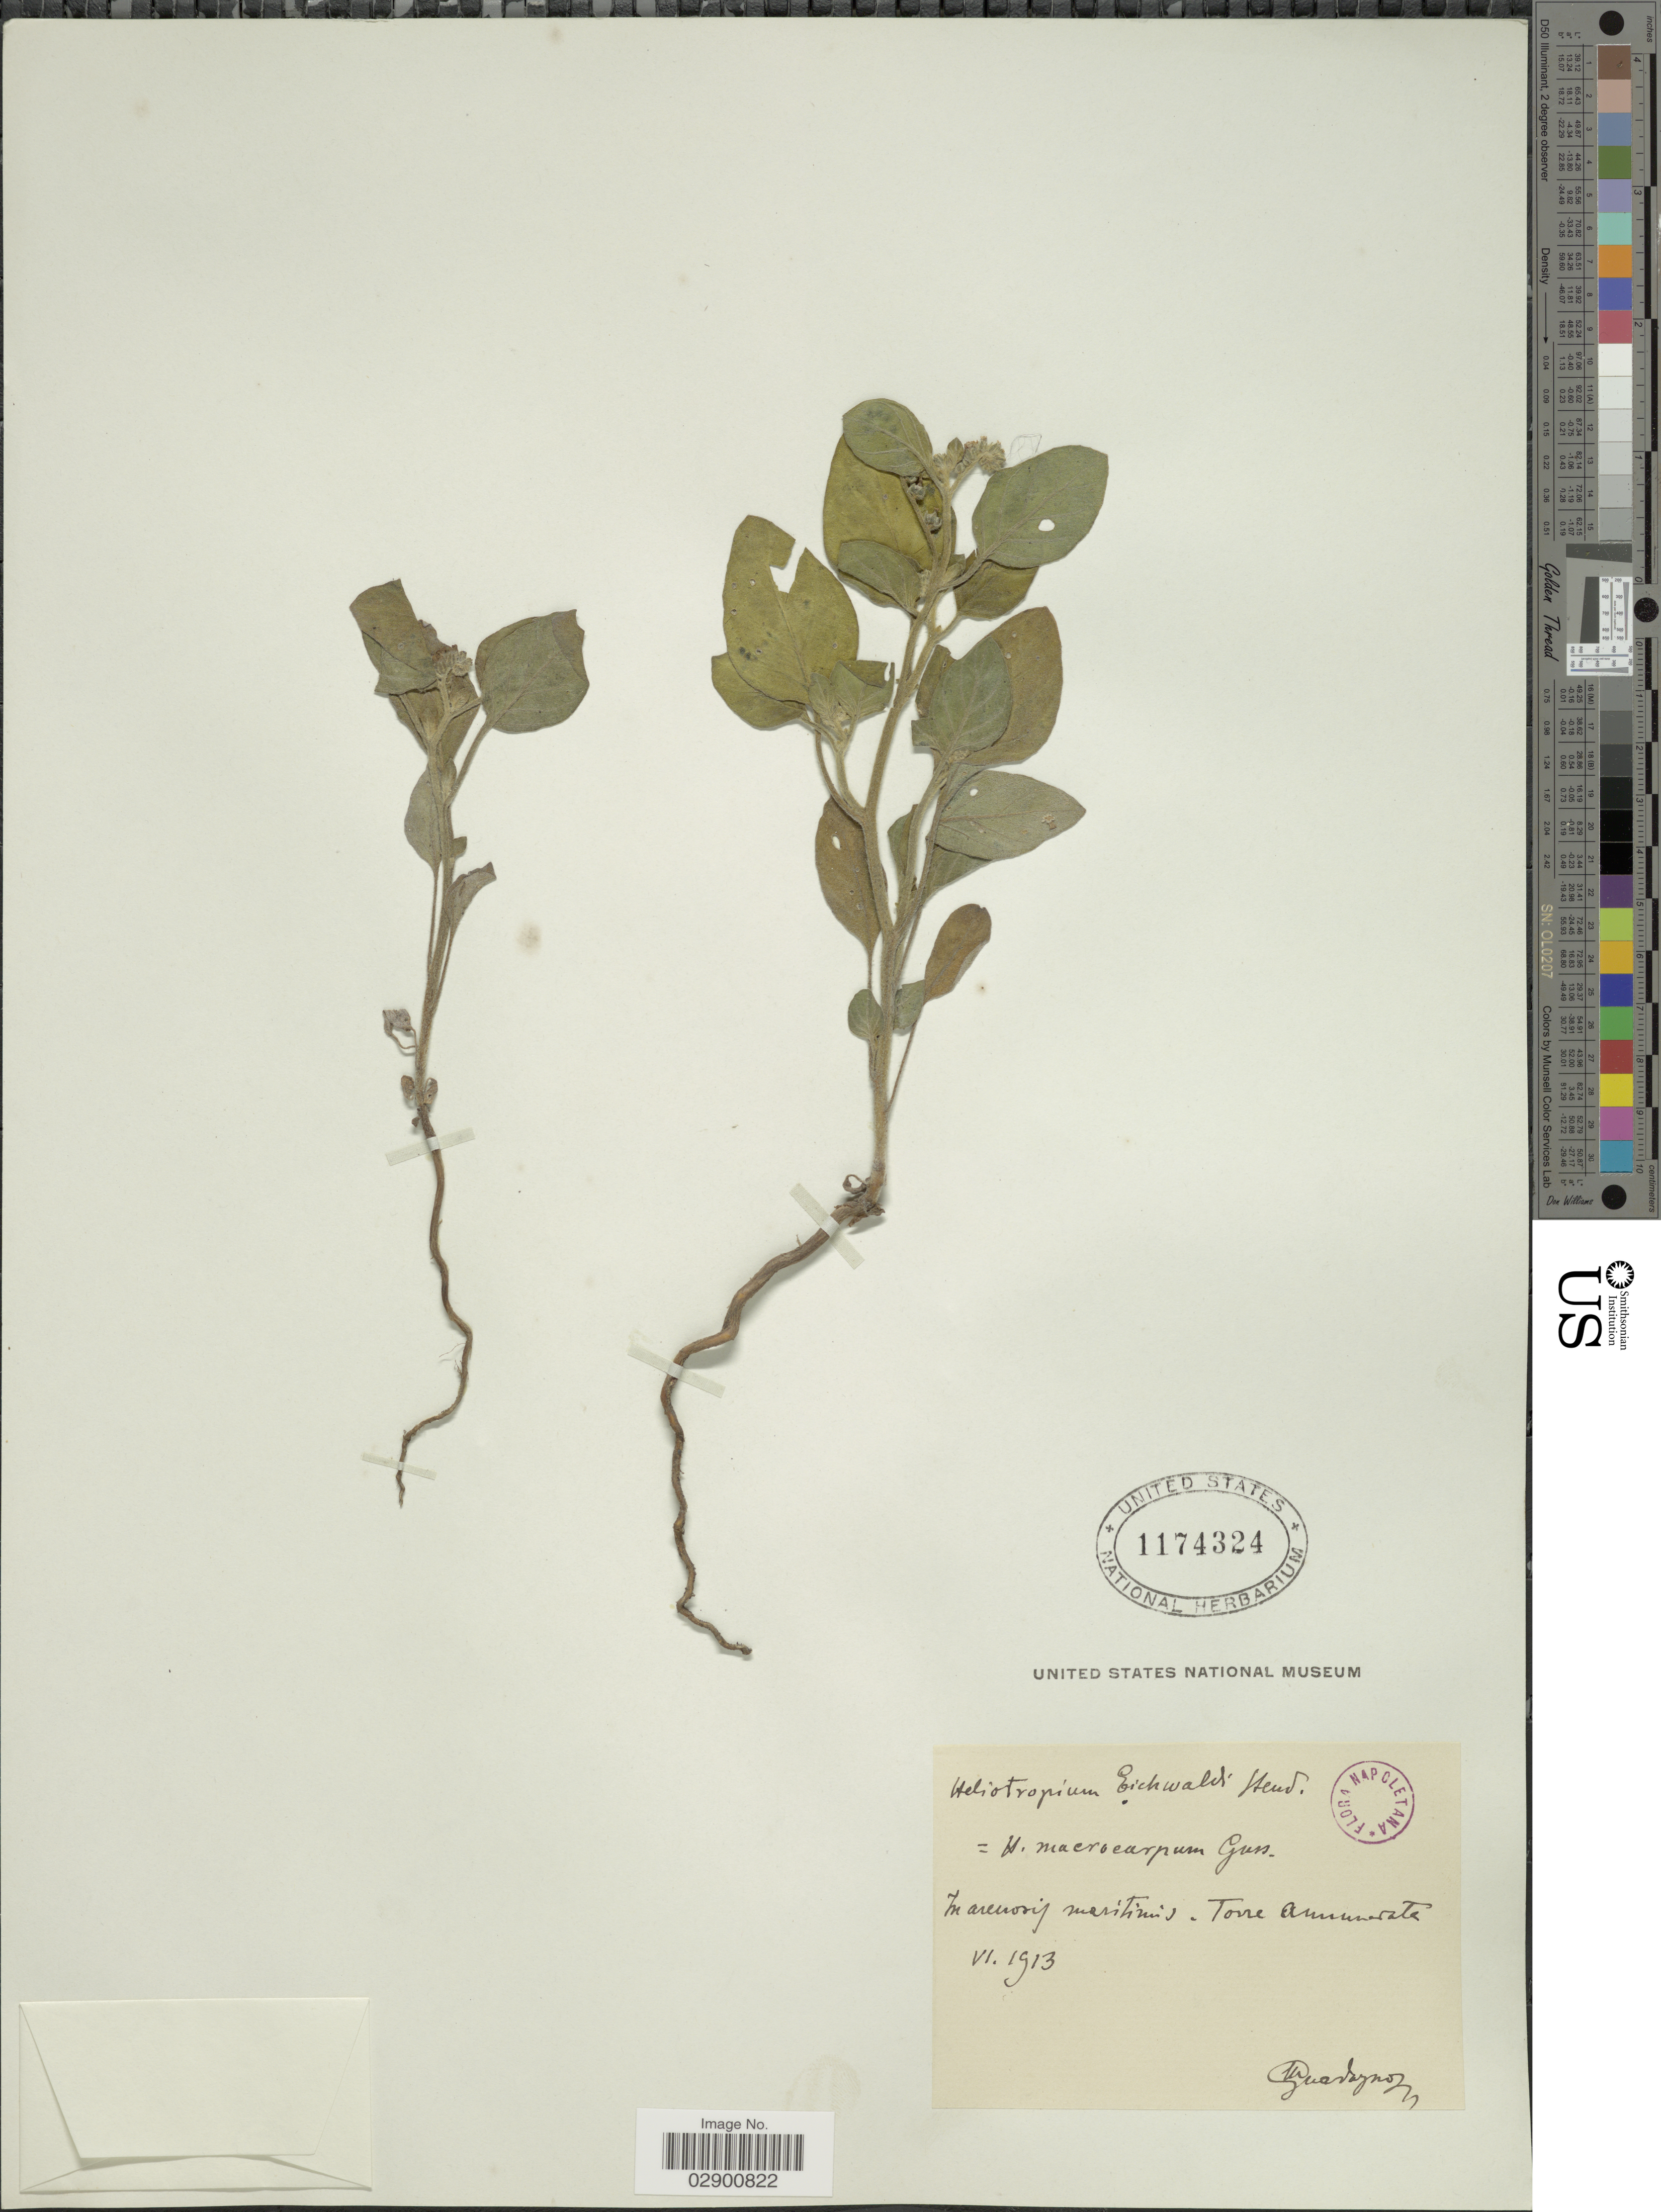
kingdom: Plantae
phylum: Tracheophyta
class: Magnoliopsida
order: Boraginales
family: Heliotropiaceae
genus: Heliotropium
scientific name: Heliotropium europaeum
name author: L.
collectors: M. Guadagno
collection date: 1913-06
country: Italy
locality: In arenosis meritinius. Torre Annunziata.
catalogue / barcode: US 1174324